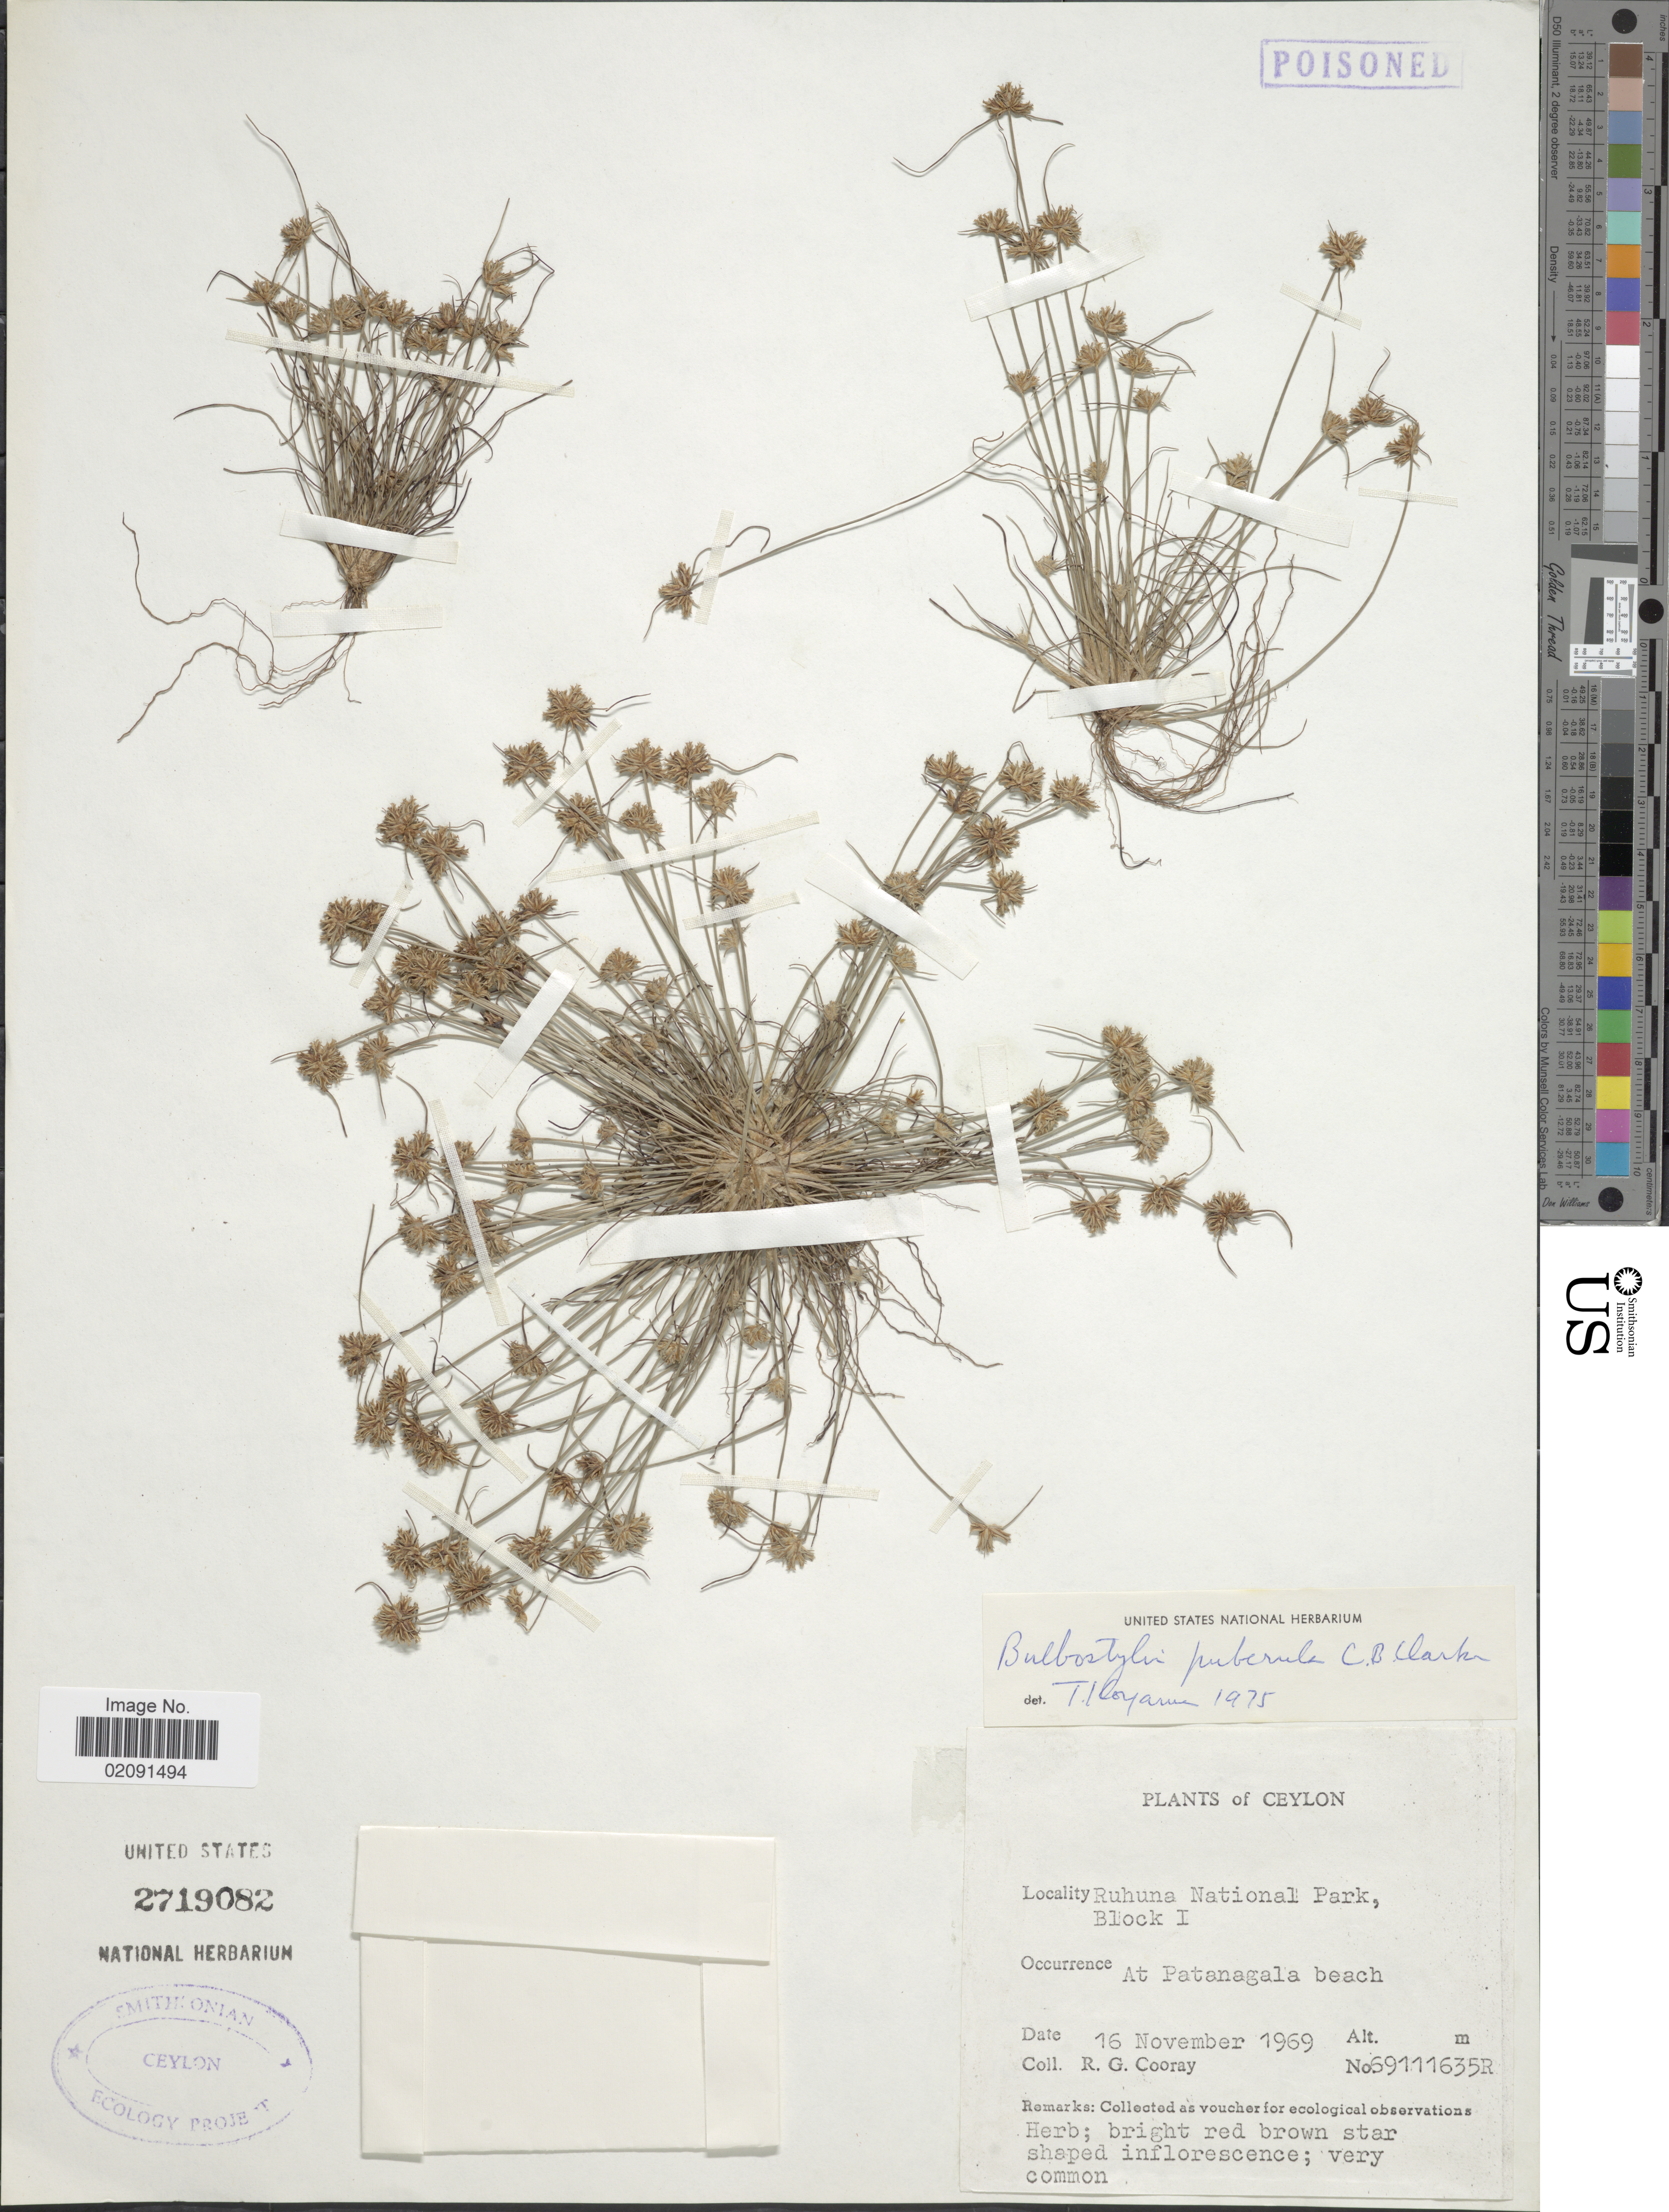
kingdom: Plantae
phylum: Tracheophyta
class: Liliopsida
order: Poales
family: Cyperaceae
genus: Bulbostylis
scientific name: Bulbostylis barbata subsp. pulchella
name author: (Thwaites) T. Koyama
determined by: Strong, Mark T., (BOT), Smithsonian Institution - National Museum of Natural History (UNITED STATES)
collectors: R. Cooray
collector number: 69111635R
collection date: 1969-11-16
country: Sri Lanka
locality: Ceylon, Ruhuna National Park, Block I, at Patanagala beach.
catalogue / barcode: US 2719082